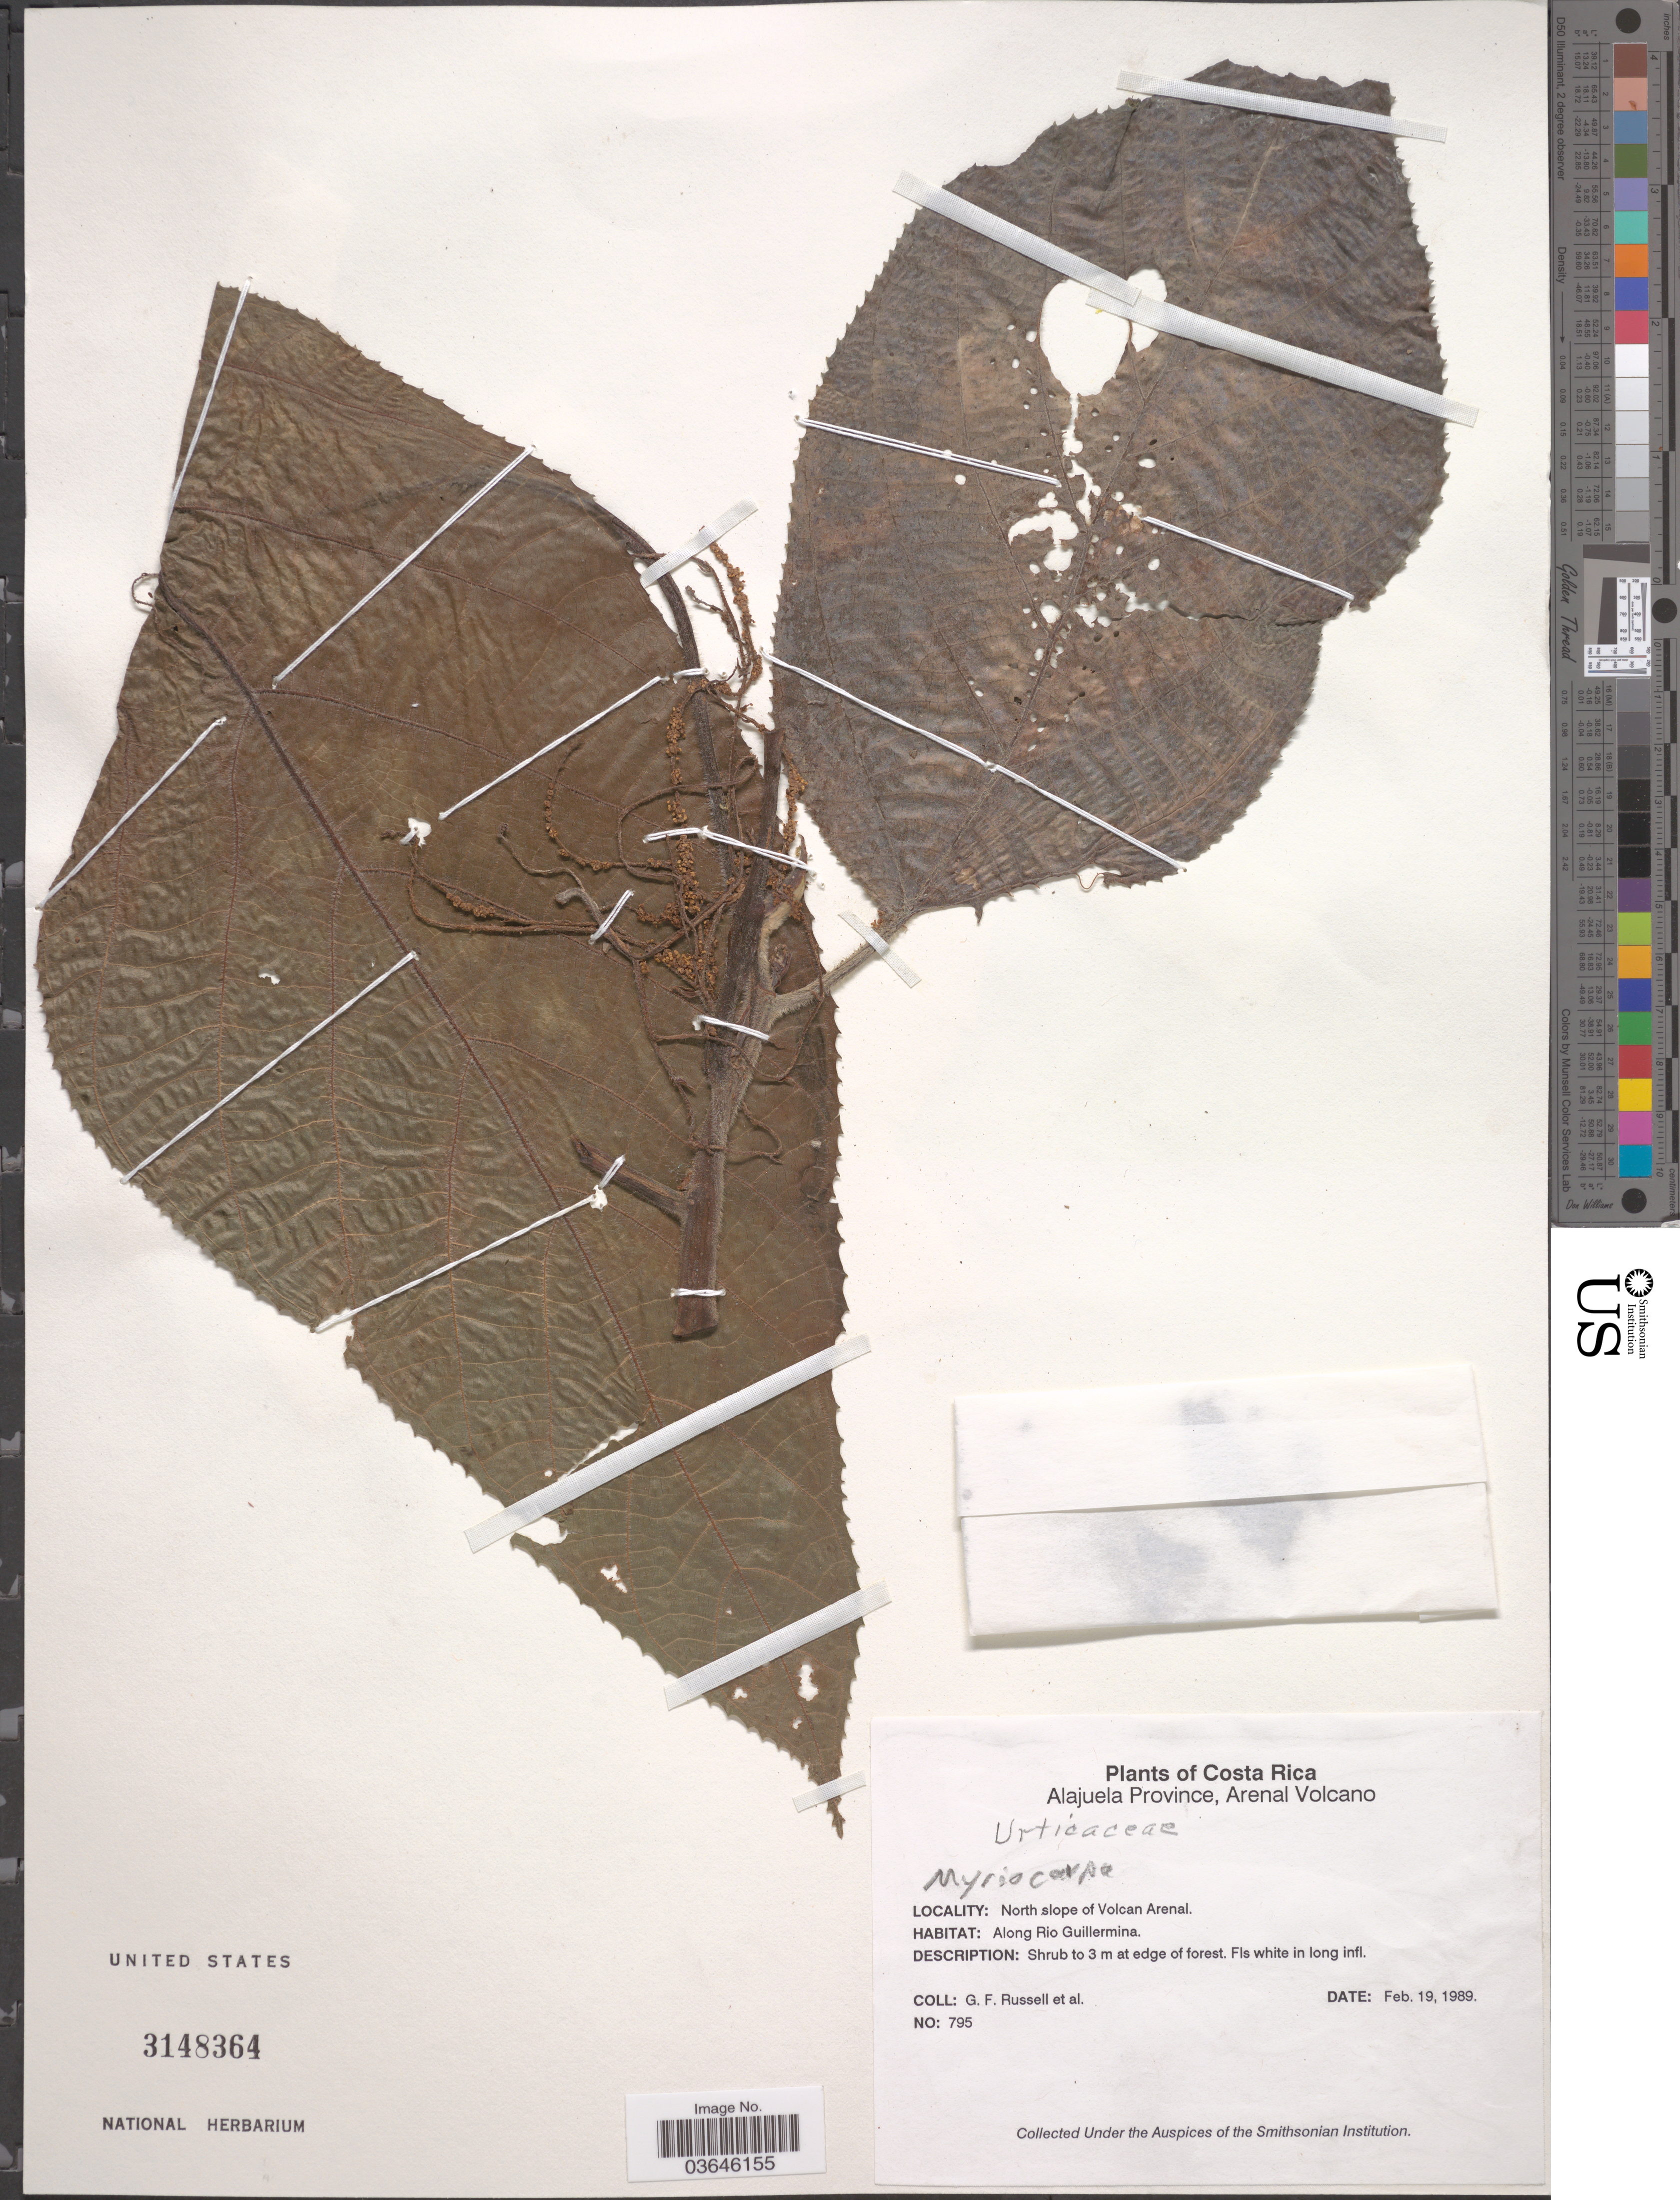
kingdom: Plantae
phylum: Tracheophyta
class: Magnoliopsida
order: Rosales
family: Urticaceae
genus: Myriocarpa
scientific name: Myriocarpa sp.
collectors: G. Russell & et al.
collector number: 795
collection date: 1989-02-19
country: Costa Rica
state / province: Alajuela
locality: Arenal Volcano. North slope of Volcan Arenal. Along Rio Guillermina.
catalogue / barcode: US 3148364